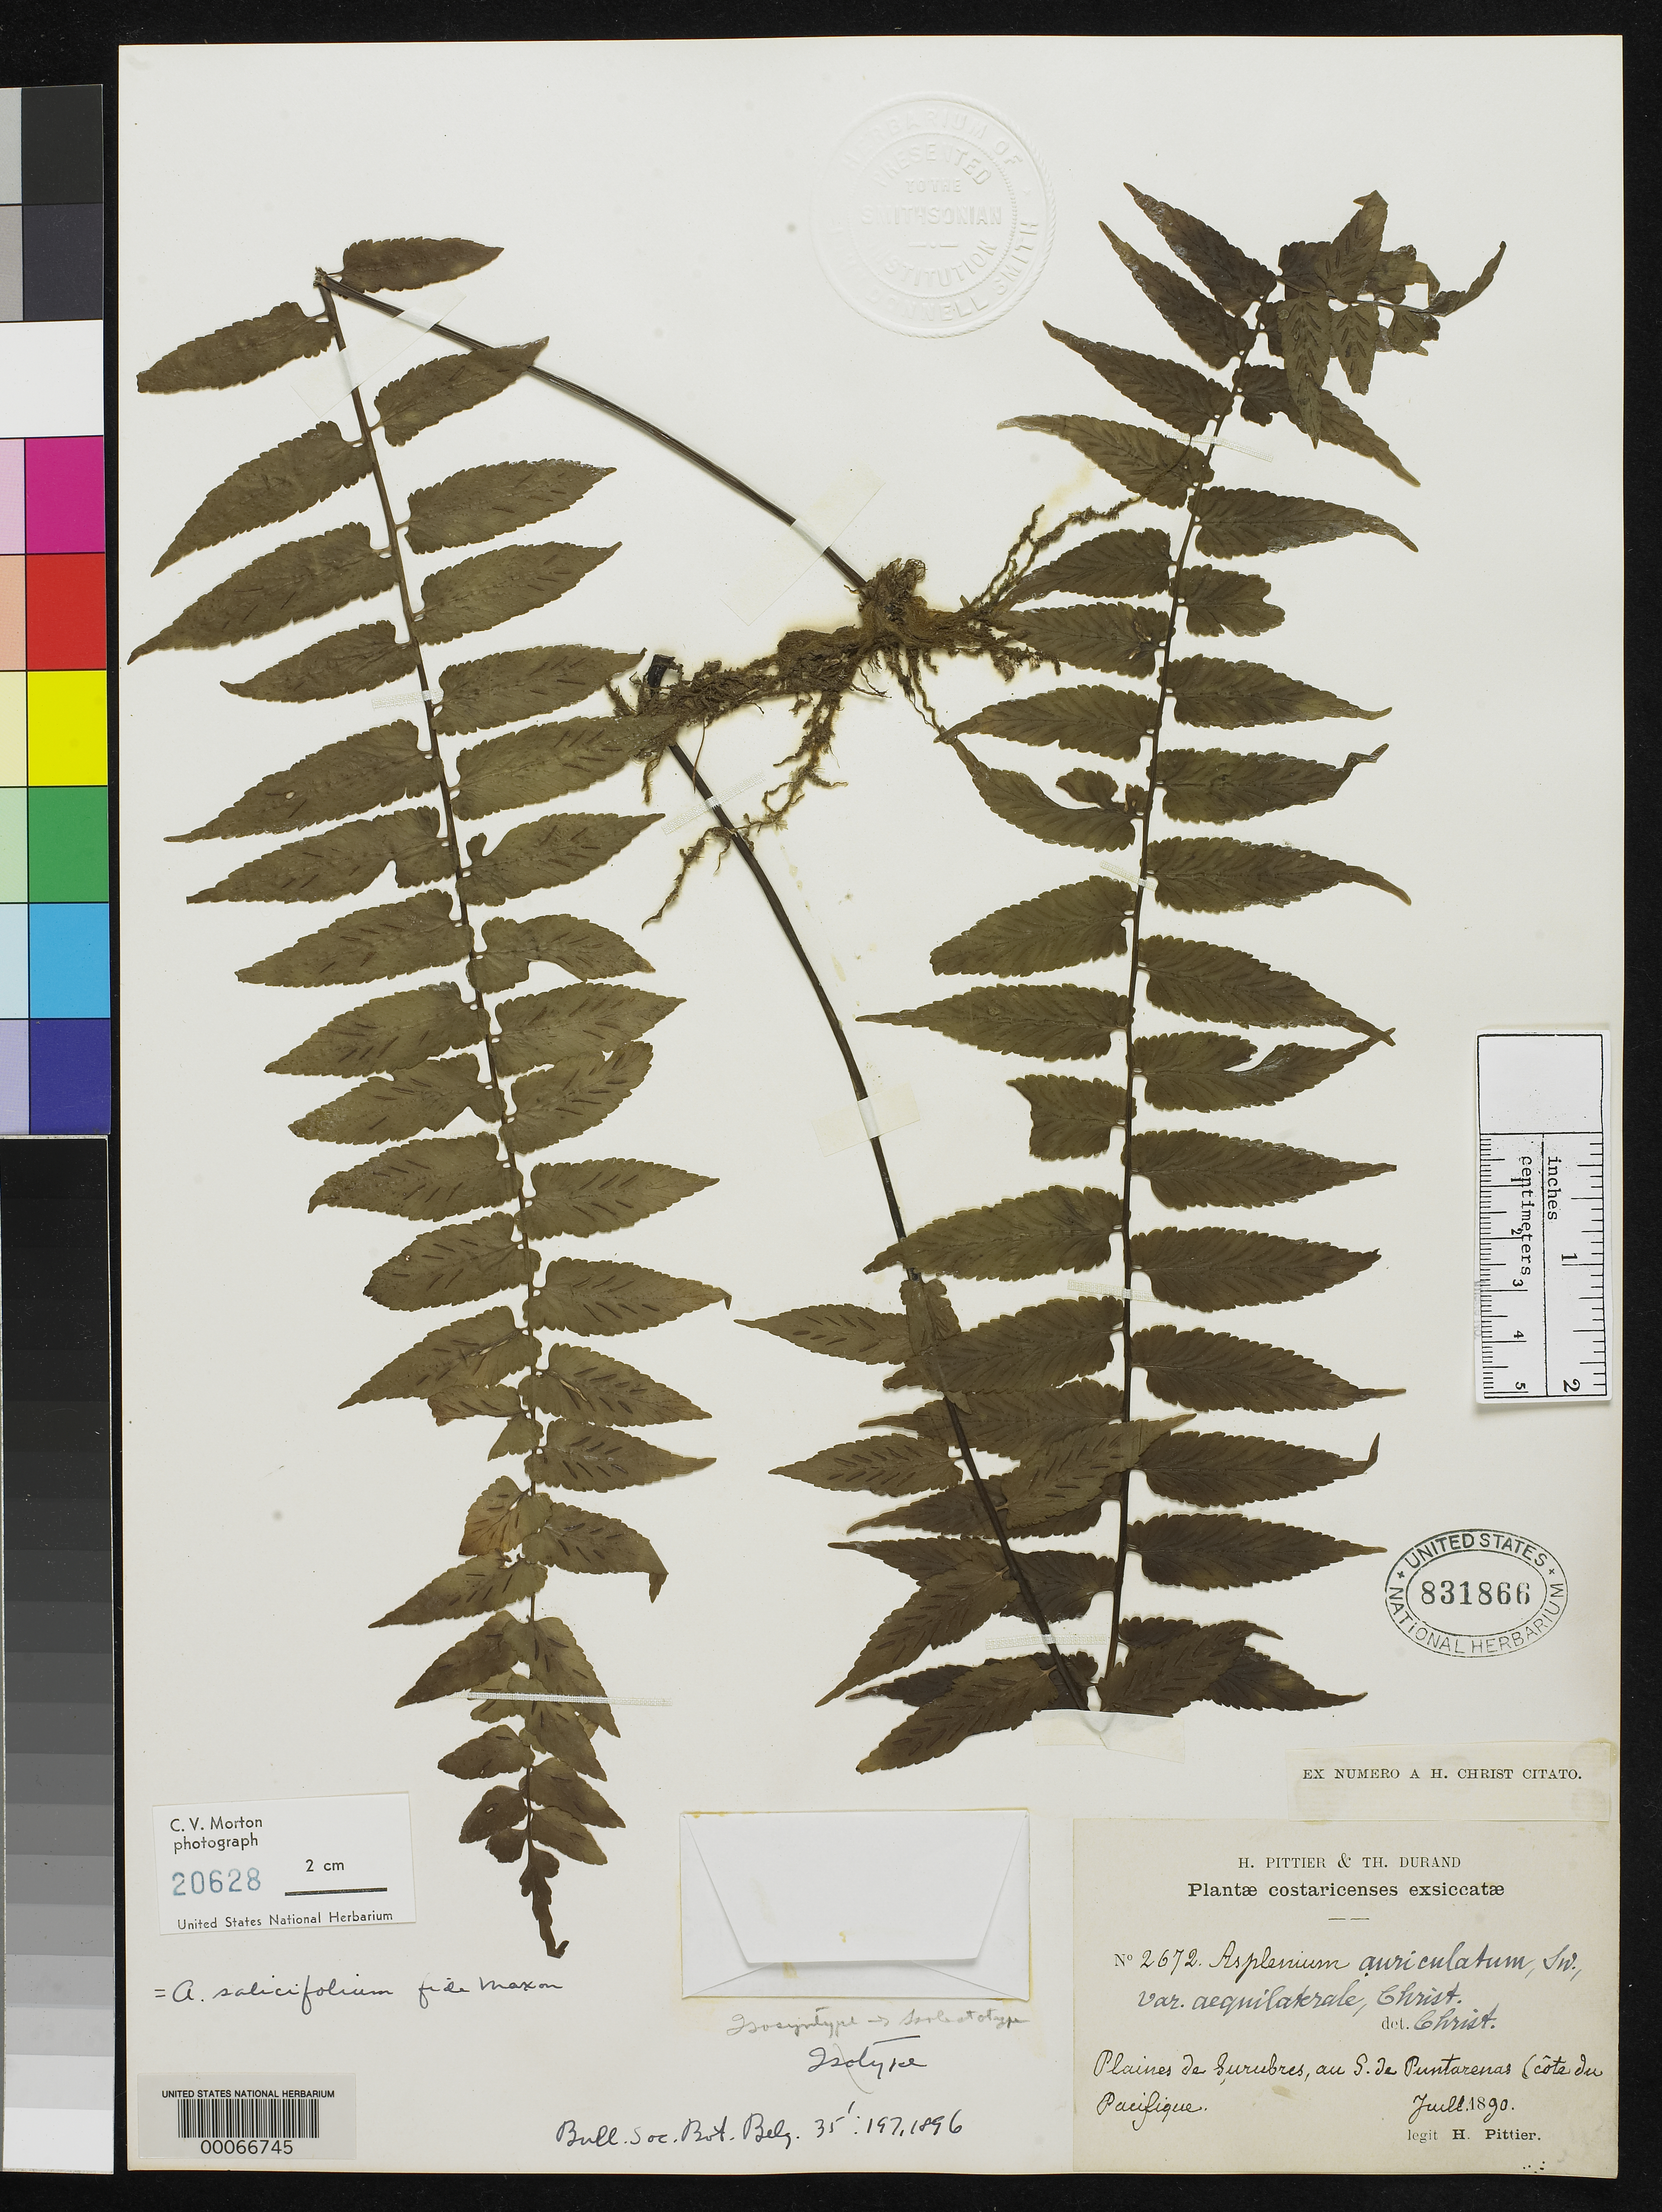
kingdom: Plantae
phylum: Tracheophyta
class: Polypodiopsida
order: Polypodiales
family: Aspleniaceae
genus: Asplenium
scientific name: Asplenium auriculatum var. aequilaterale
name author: Christ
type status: Isolectotype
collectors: H. F. Pittier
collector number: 2672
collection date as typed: Jul 1890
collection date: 1890-07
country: Costa Rica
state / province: Puntarenas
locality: Plaines de Surubres, cote der Pacifique.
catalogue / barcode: US 831866